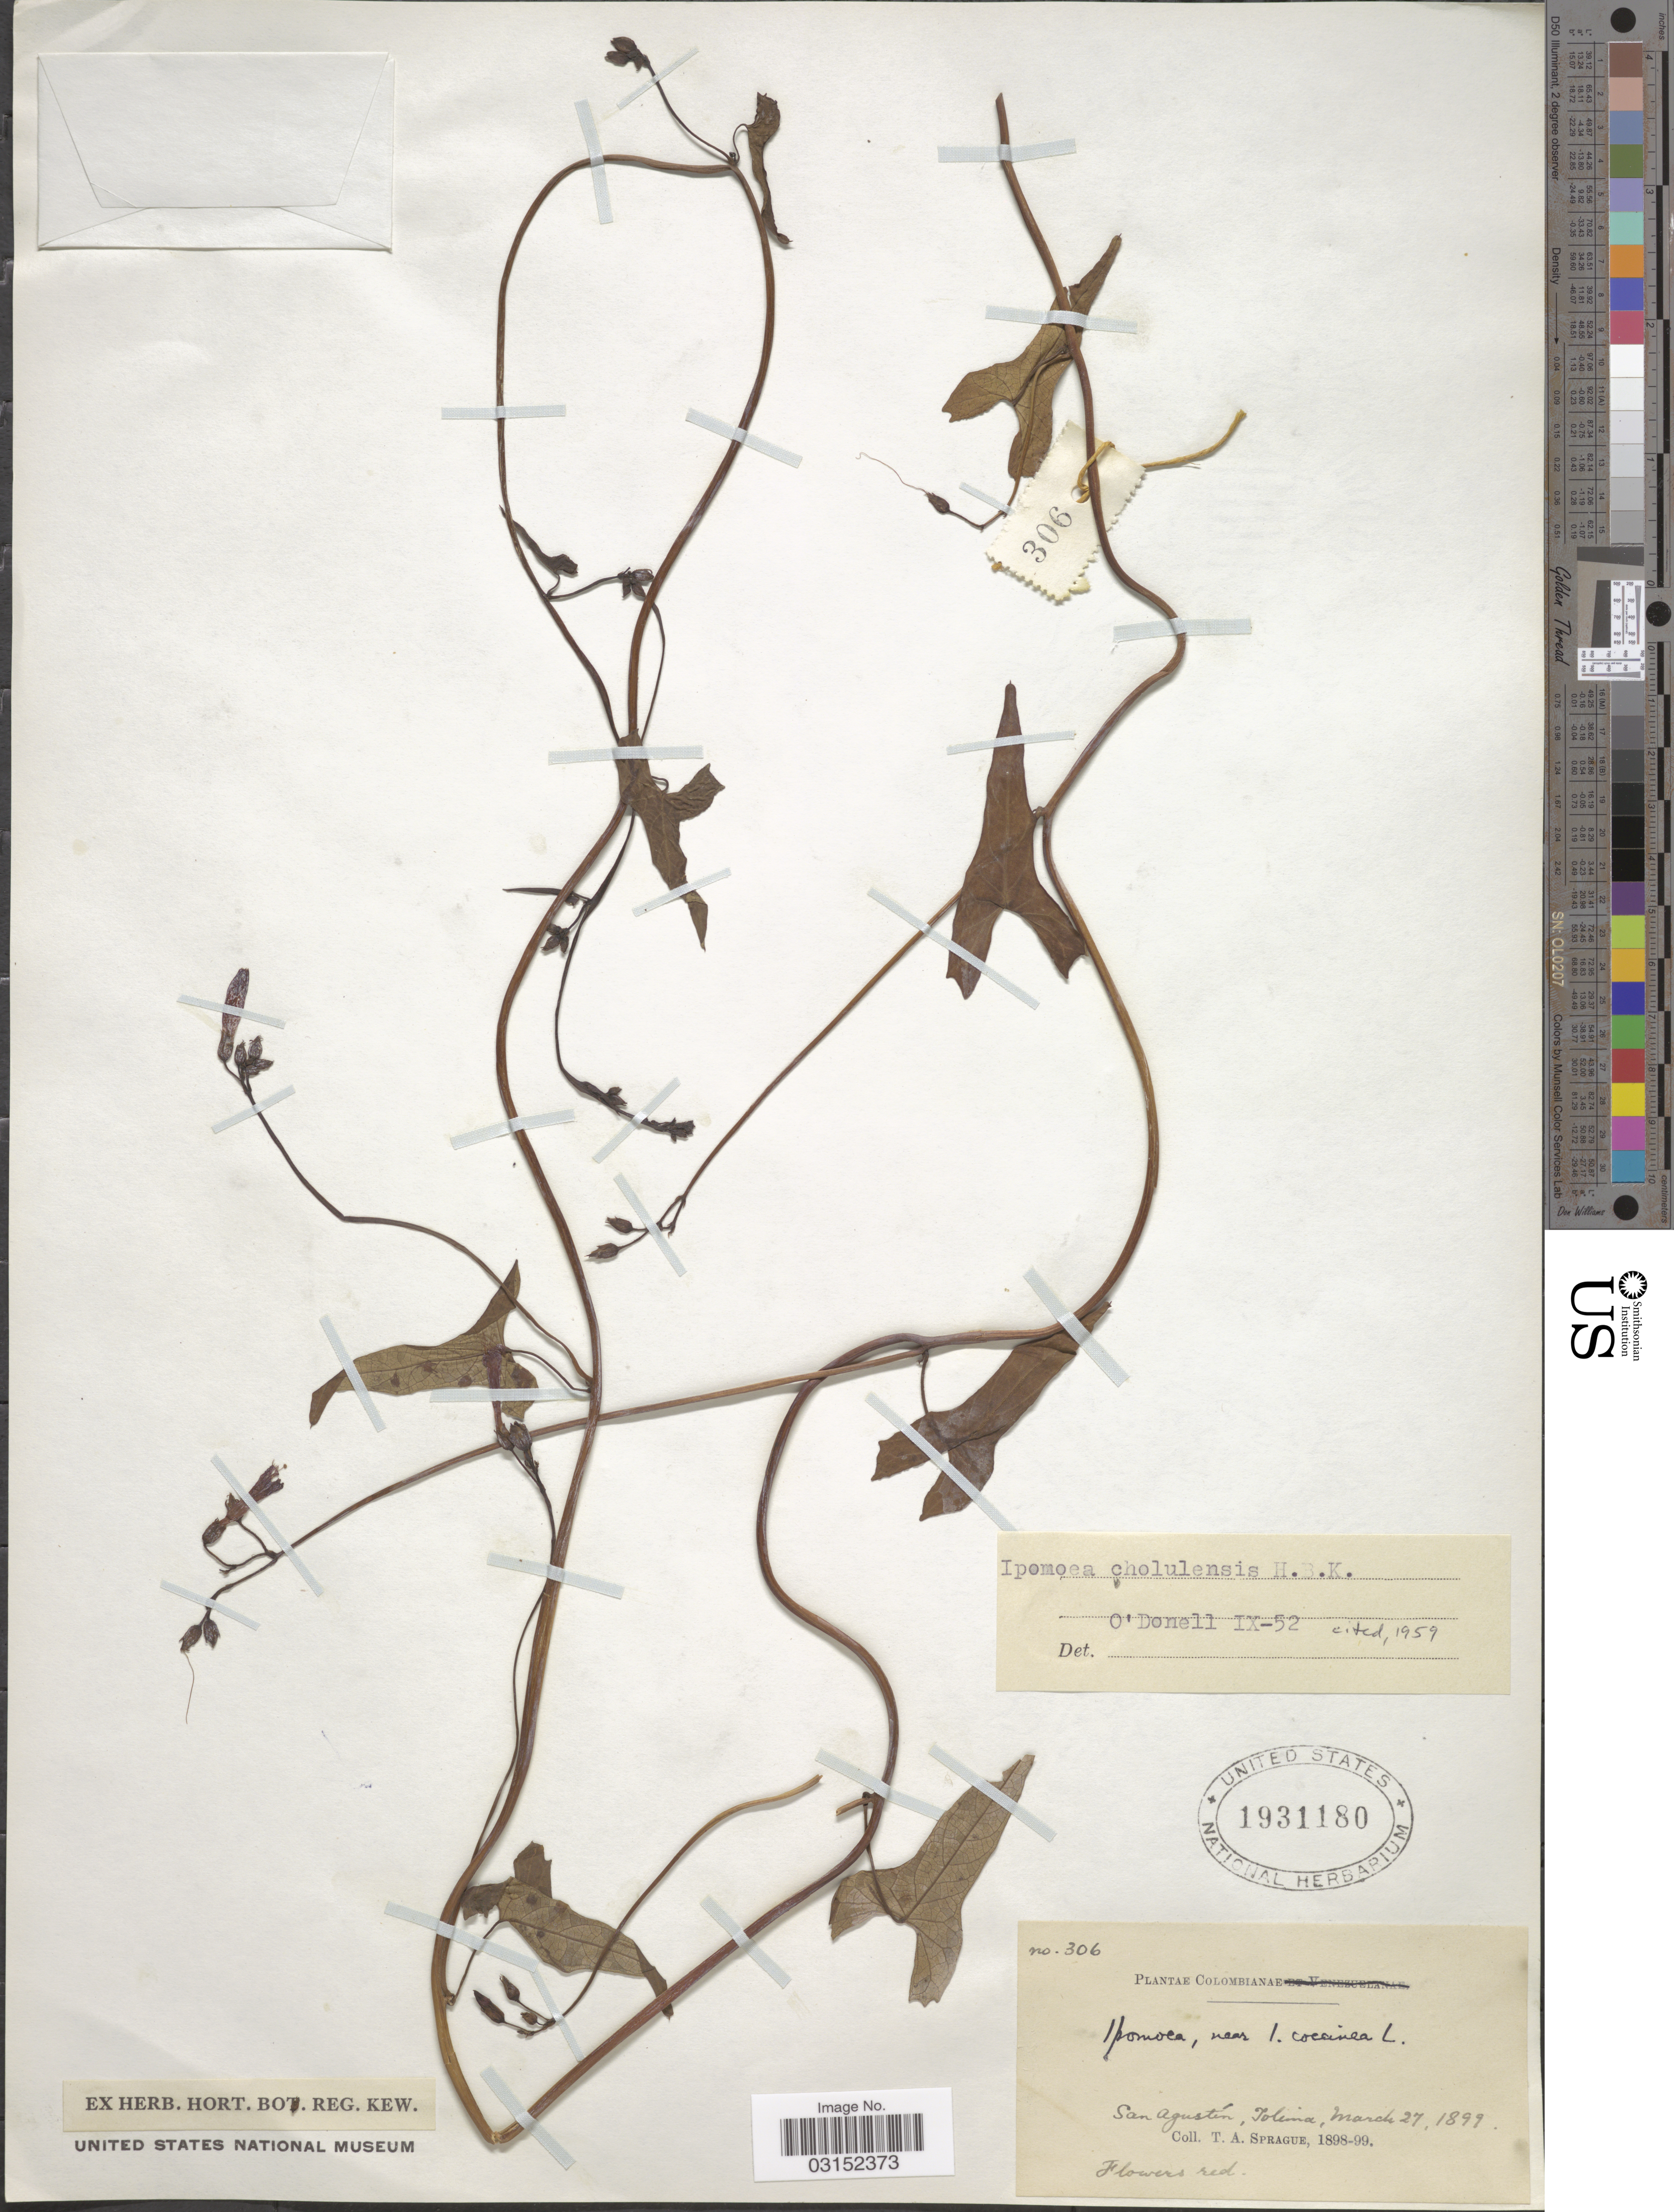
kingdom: Plantae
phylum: Tracheophyta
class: Magnoliopsida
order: Solanales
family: Convolvulaceae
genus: Ipomoea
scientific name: Ipomoea cholulensis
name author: Kunth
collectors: T. A. Sprague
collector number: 306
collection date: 1899-03-27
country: Colombia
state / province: Tolima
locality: San Agustín, Tolima.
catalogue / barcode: US 1931180